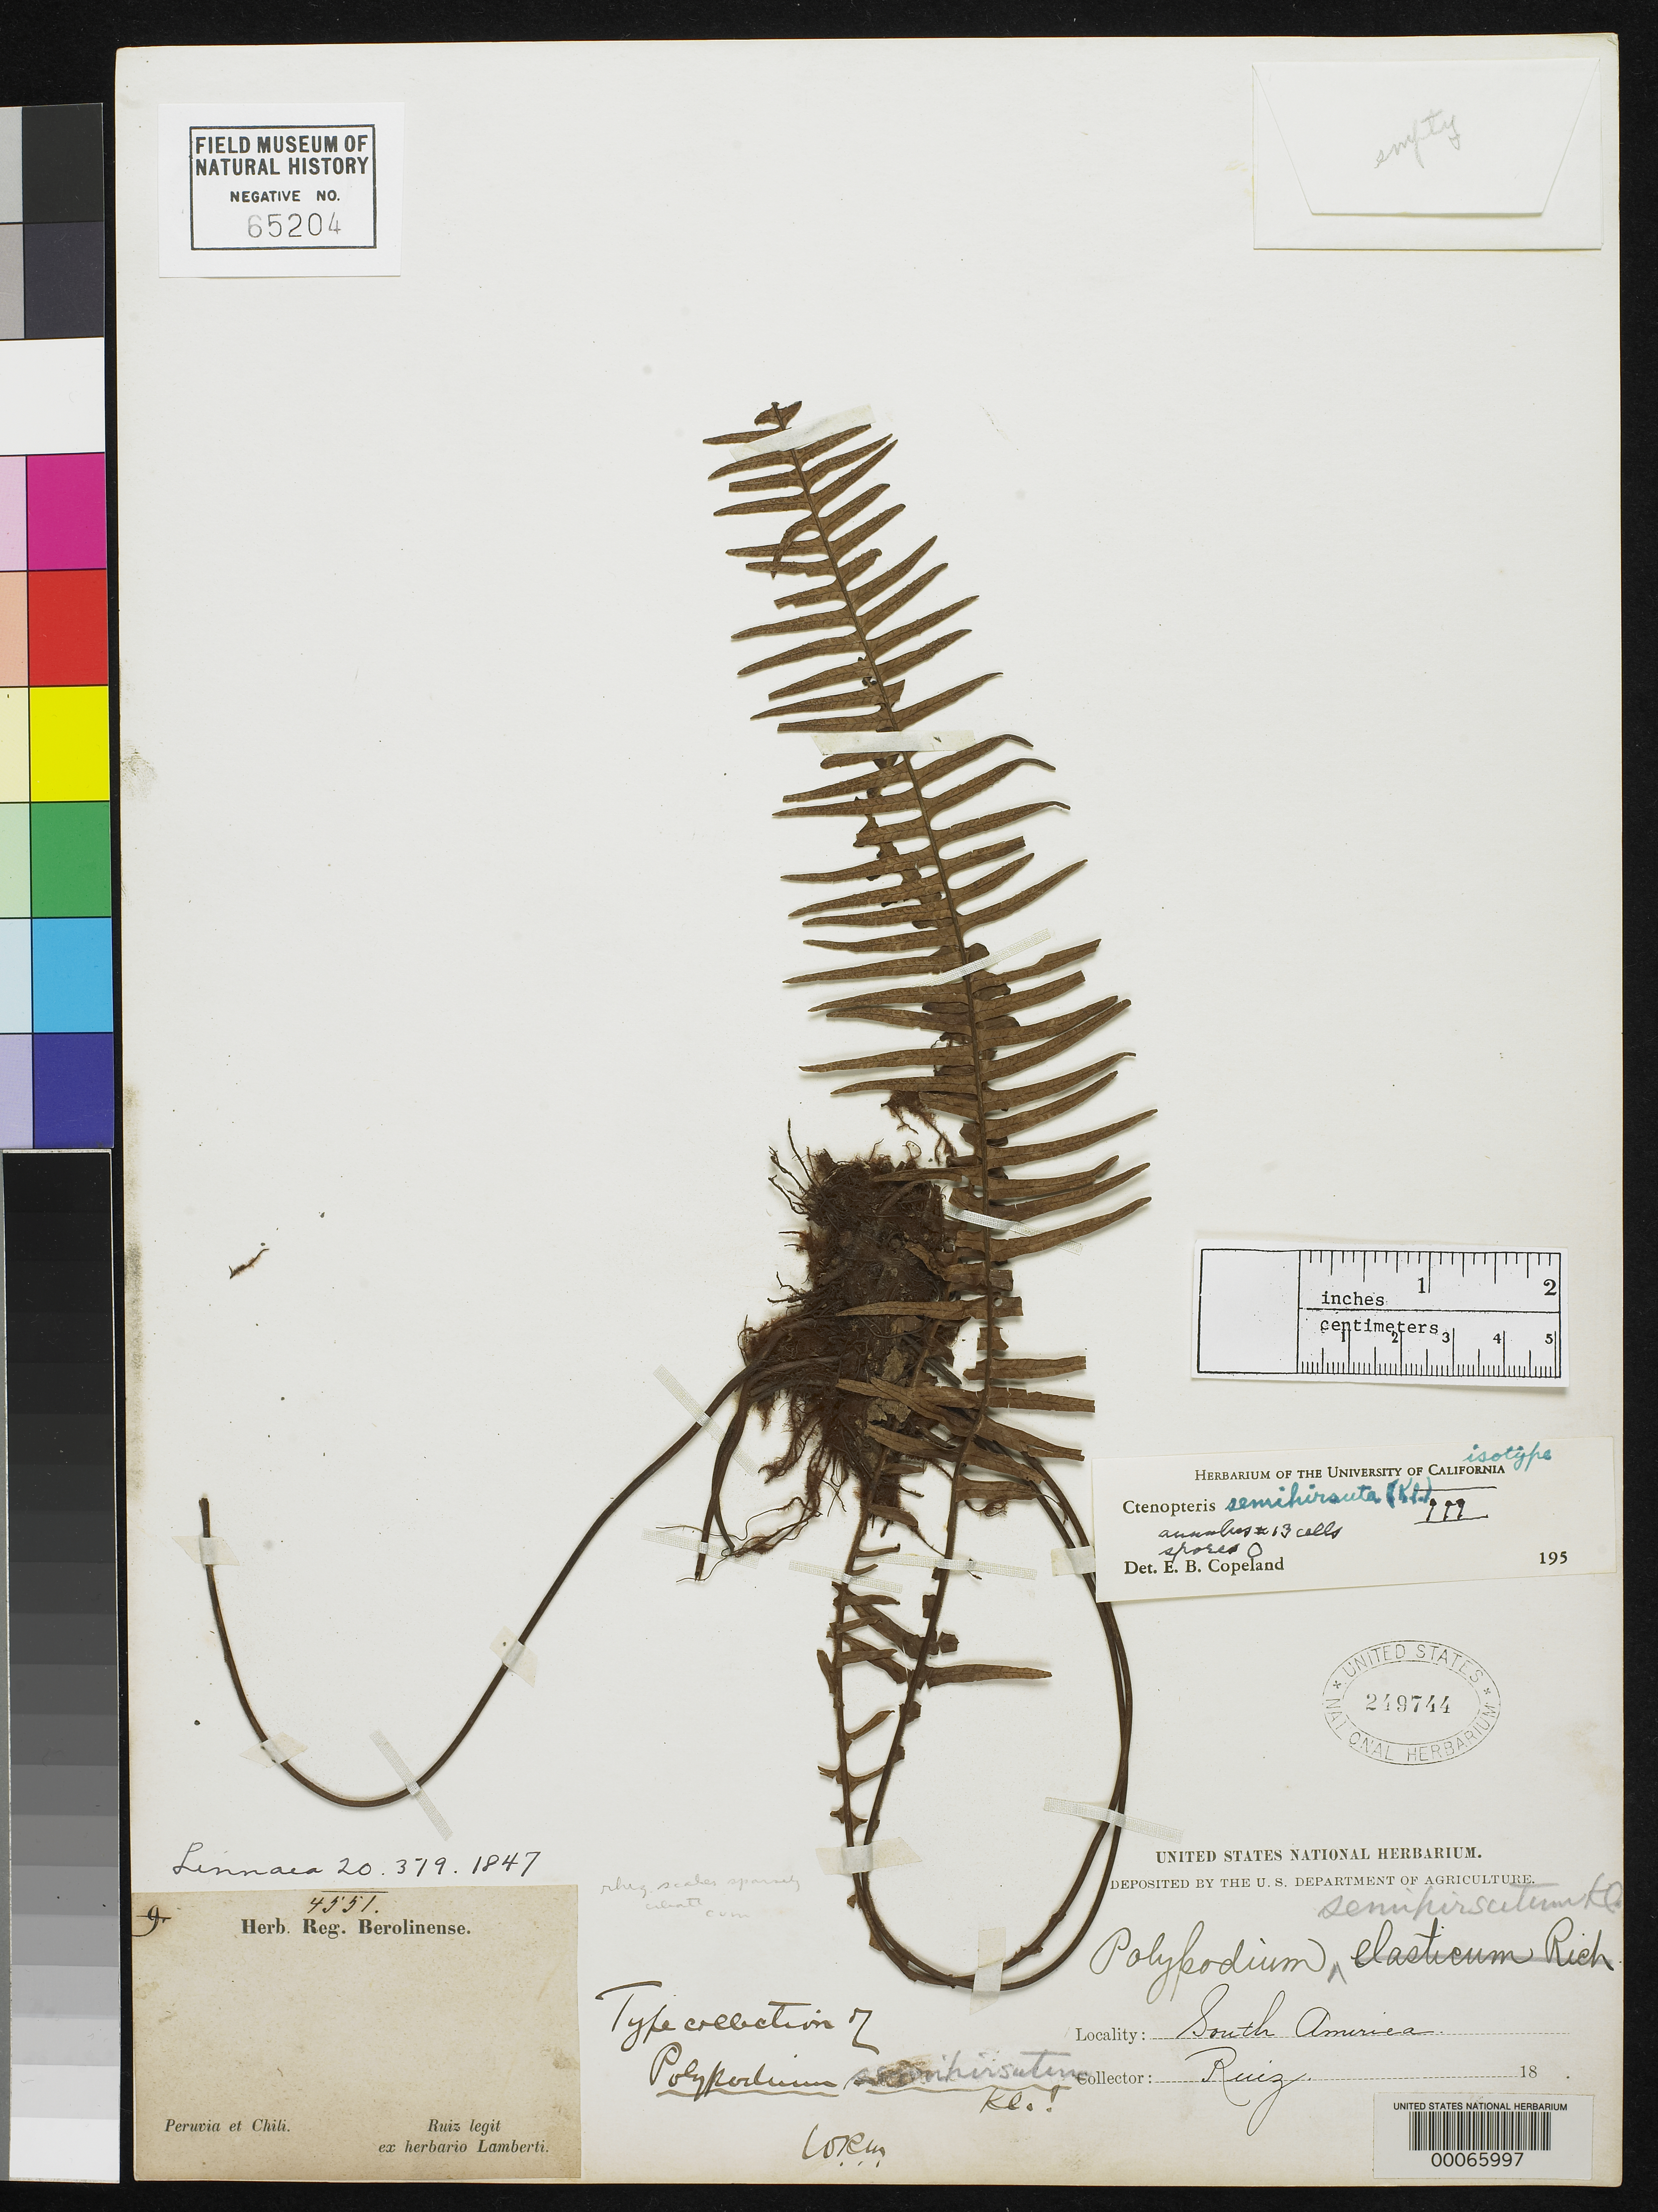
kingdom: Plantae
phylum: Tracheophyta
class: Polypodiopsida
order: Polypodiales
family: Polypodiaceae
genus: Polypodium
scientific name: Polypodium semihirsutum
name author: Klotzsch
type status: Type Collection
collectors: H. Ruiz López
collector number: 4551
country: Peru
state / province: San Martín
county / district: Mariscal Cáceres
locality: Rio Huallaga, margen Derecha del; Balsa Probana; dtto. Tocache Nuevo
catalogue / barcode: US 249744